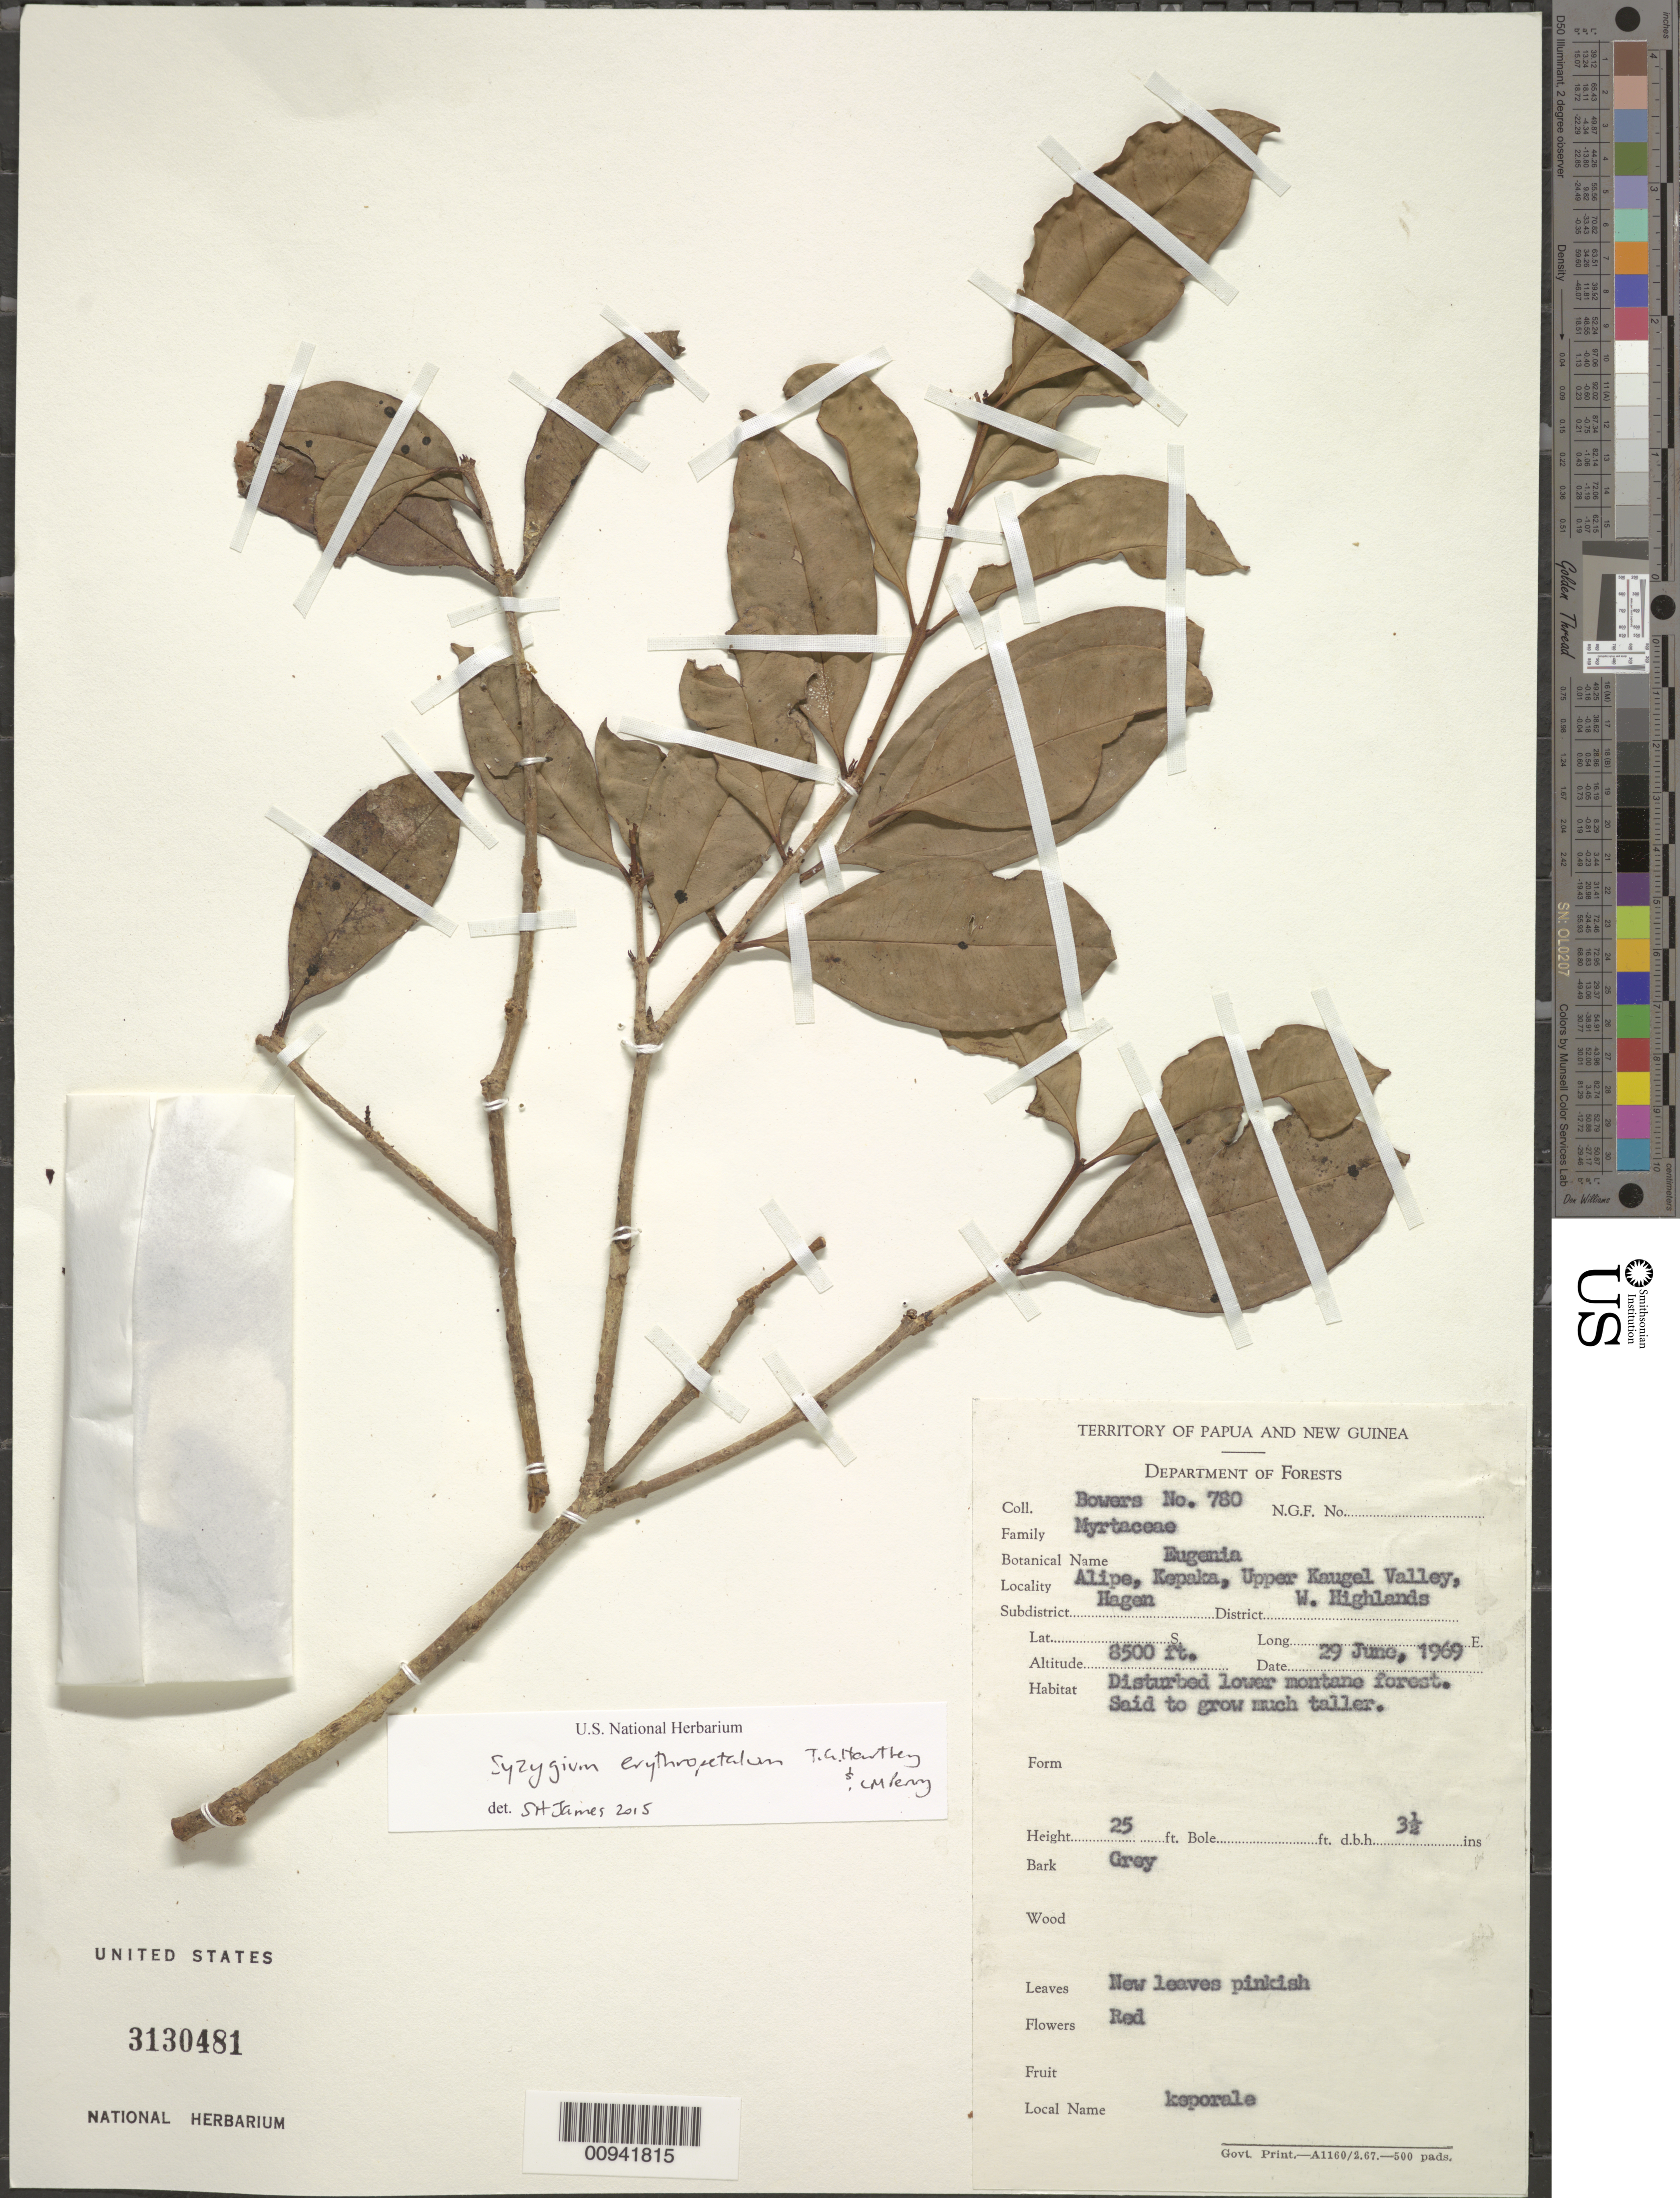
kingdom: Plantae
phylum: Tracheophyta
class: Magnoliopsida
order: Myrtales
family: Myrtaceae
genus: Eugenia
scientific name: Eugenia sp.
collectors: N. Bowers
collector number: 780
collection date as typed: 29 Jun 1969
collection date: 1969-06-29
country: Papua New Guinea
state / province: Western Highlands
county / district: Mount Hagen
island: New Guinea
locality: Alipe,Kepaka, Upper Kaugel Valley, Subdistrict hagen, District W. Highlands.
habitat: Disturbed lower montane forest. Said to grow much taller.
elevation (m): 2591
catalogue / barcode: US 3130481